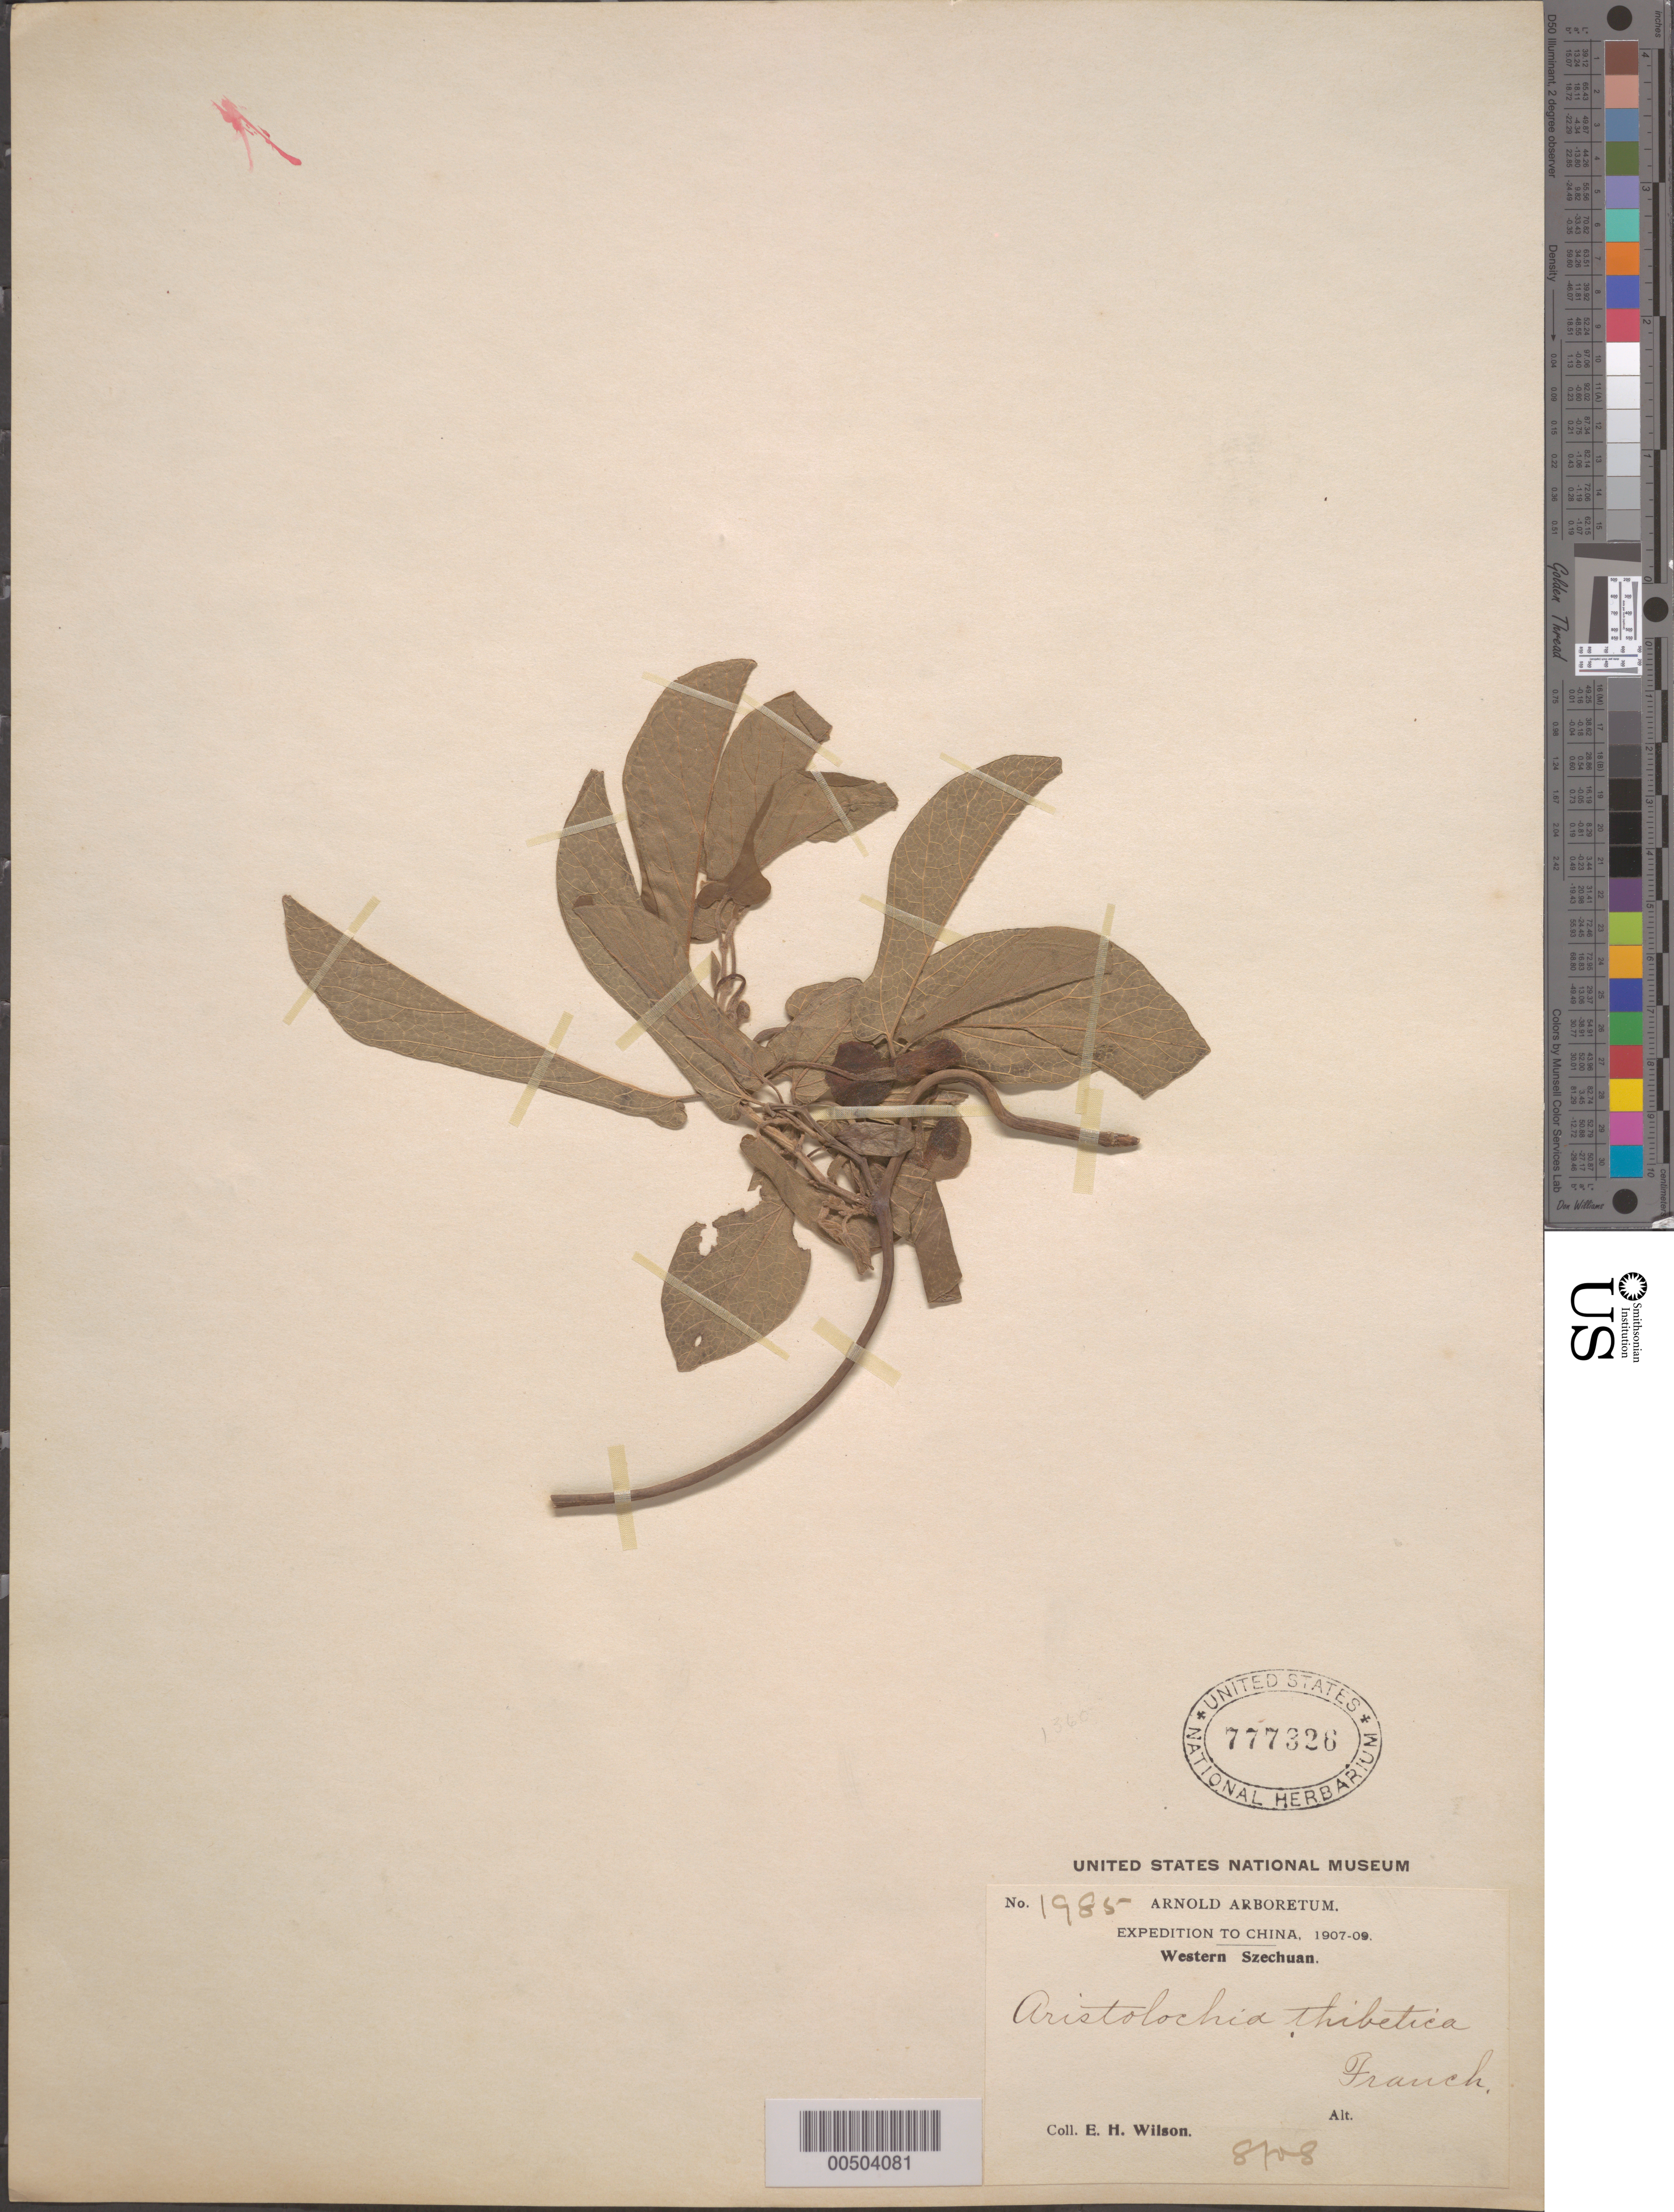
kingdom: Plantae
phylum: Tracheophyta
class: Magnoliopsida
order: Piperales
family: Aristolochiaceae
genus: Aristolochia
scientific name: Aristolochia thibetica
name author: Franch.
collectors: E. H. Wilson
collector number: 1985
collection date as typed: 1907 to -- --- 1909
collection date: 1907/1909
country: China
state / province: Sichuan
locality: Western Szechuan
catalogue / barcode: US 777326